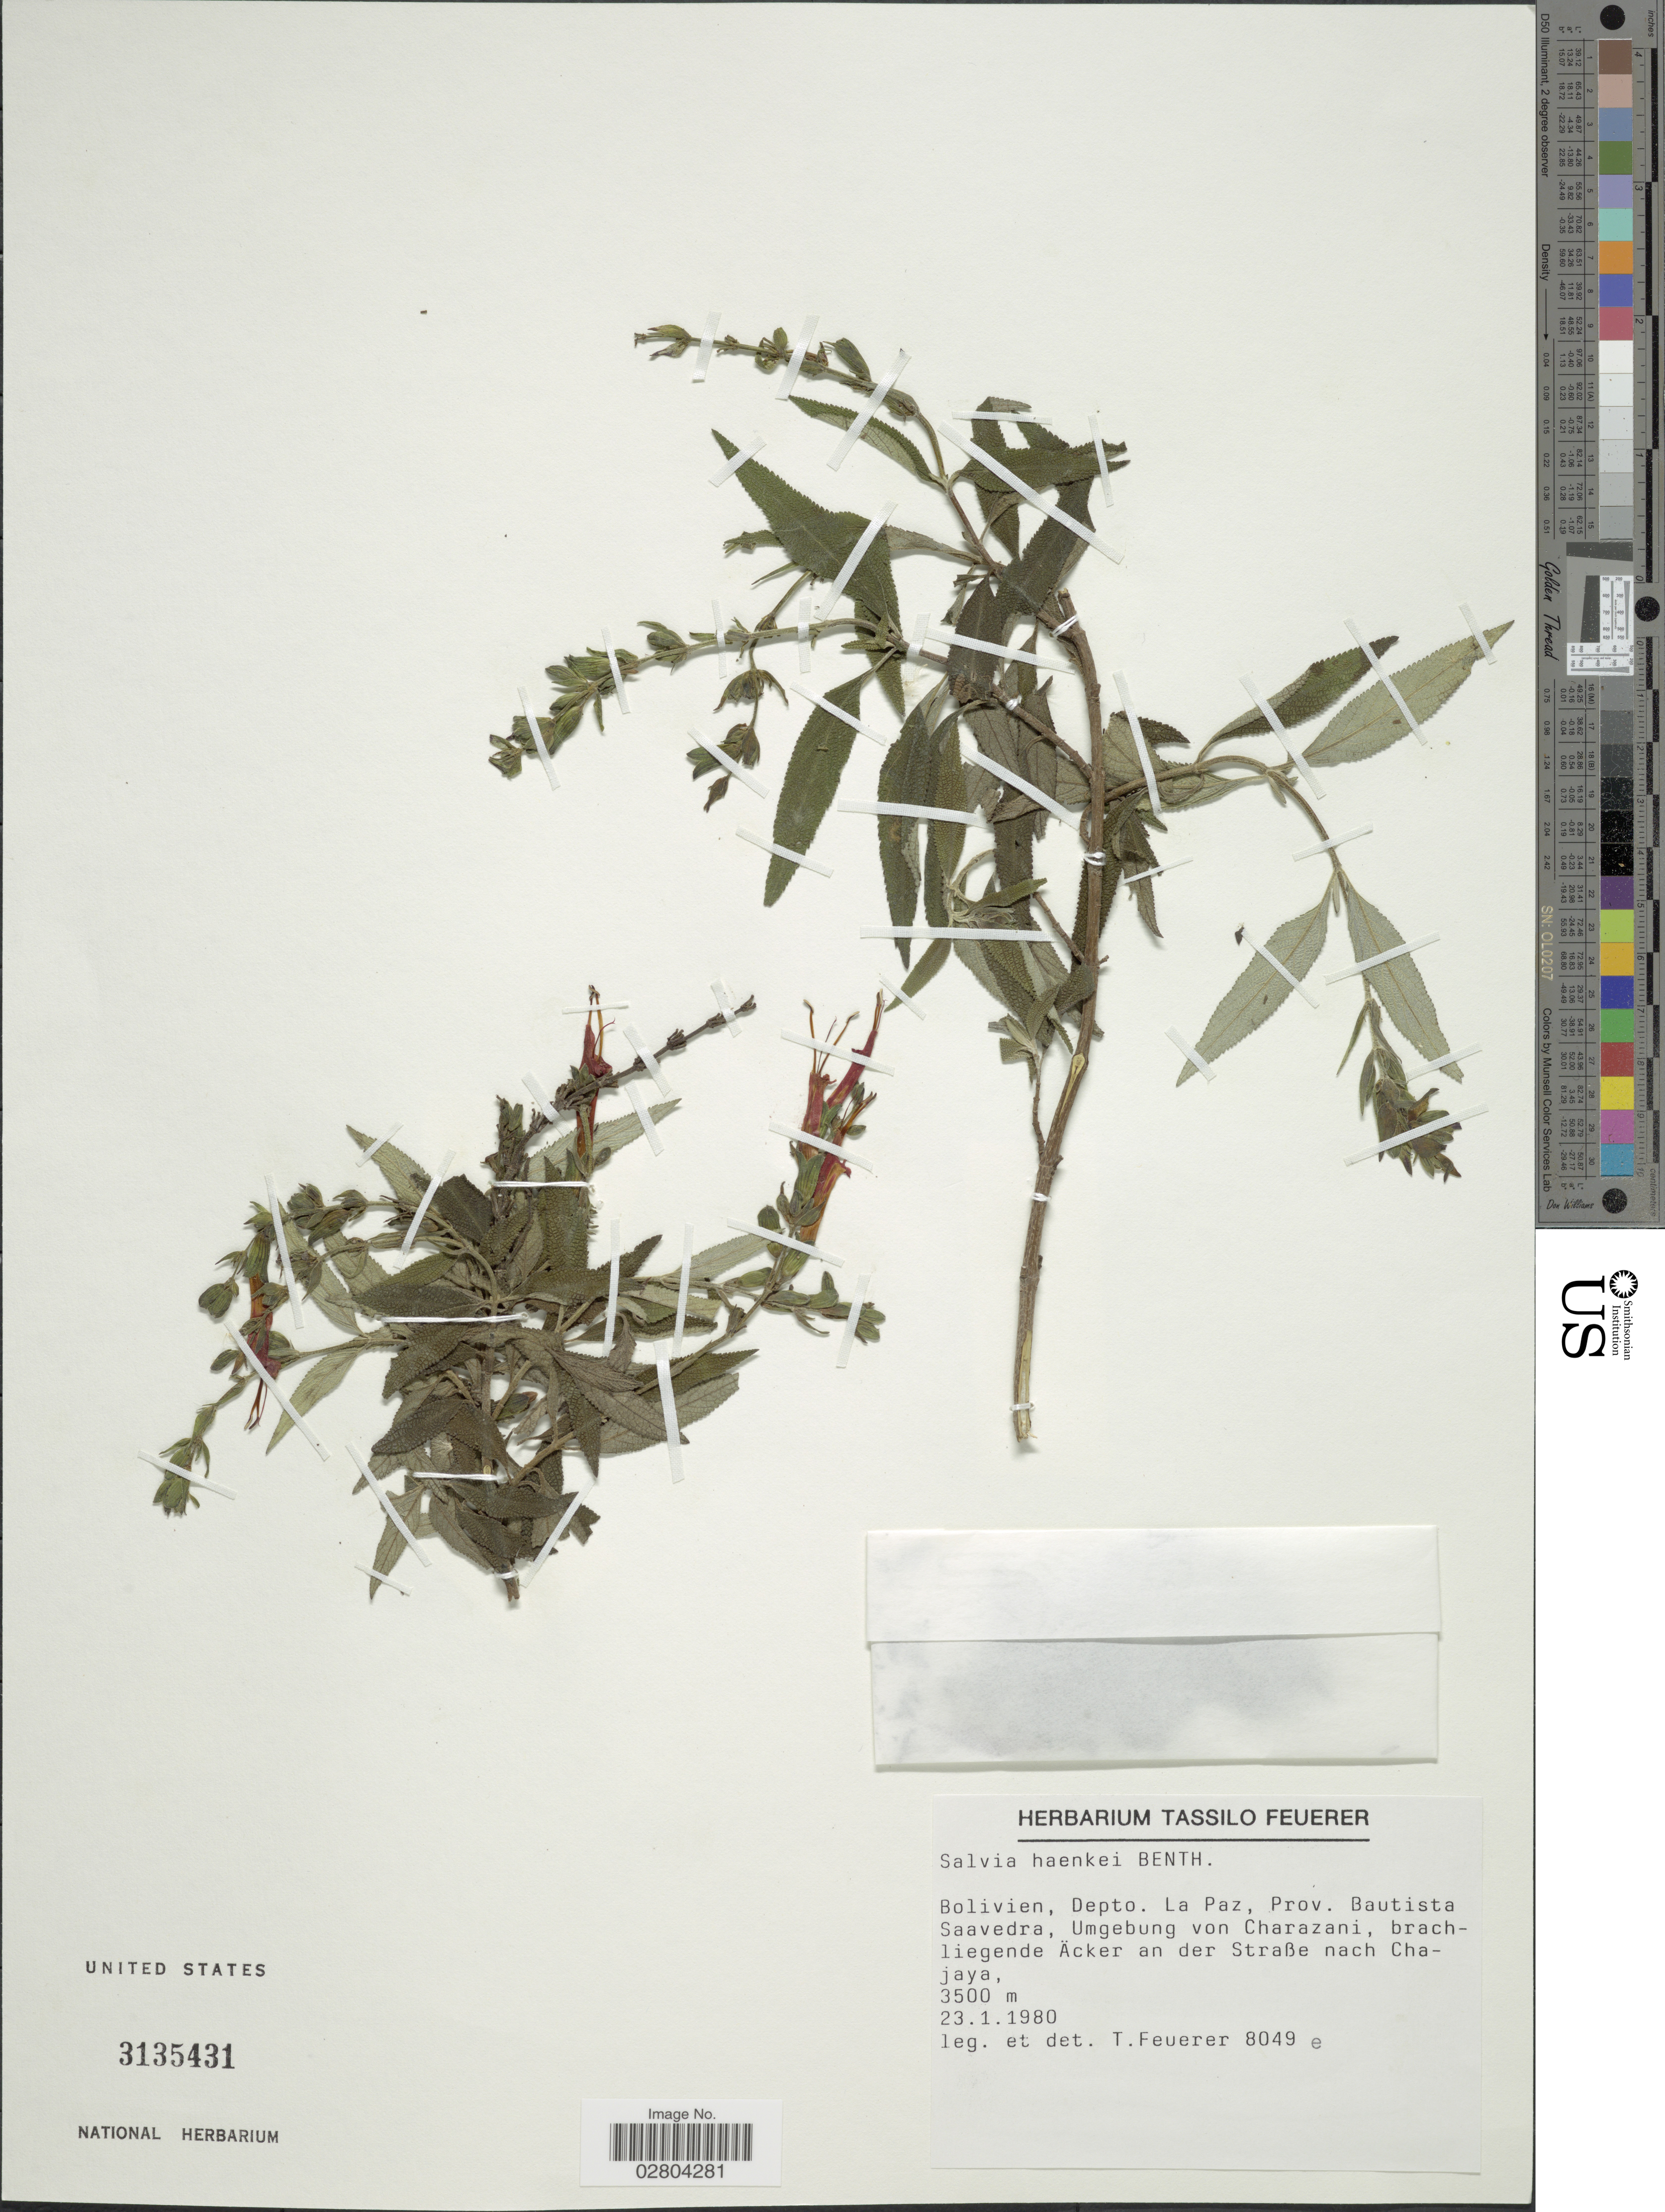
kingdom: Plantae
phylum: Tracheophyta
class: Magnoliopsida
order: Lamiales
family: Lamiaceae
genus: Salvia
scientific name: Salvia haenkei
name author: Benth.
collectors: T. Feuerer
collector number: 8049e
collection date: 1980-01-23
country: Bolivia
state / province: La Paz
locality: Bolivien, Depto. La Paz, Prov. Bautista Saavedra, Umgebung von Charazani, brachliegende Äcker an der Straße nach Chajaya.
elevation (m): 3500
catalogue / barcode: US 3135431